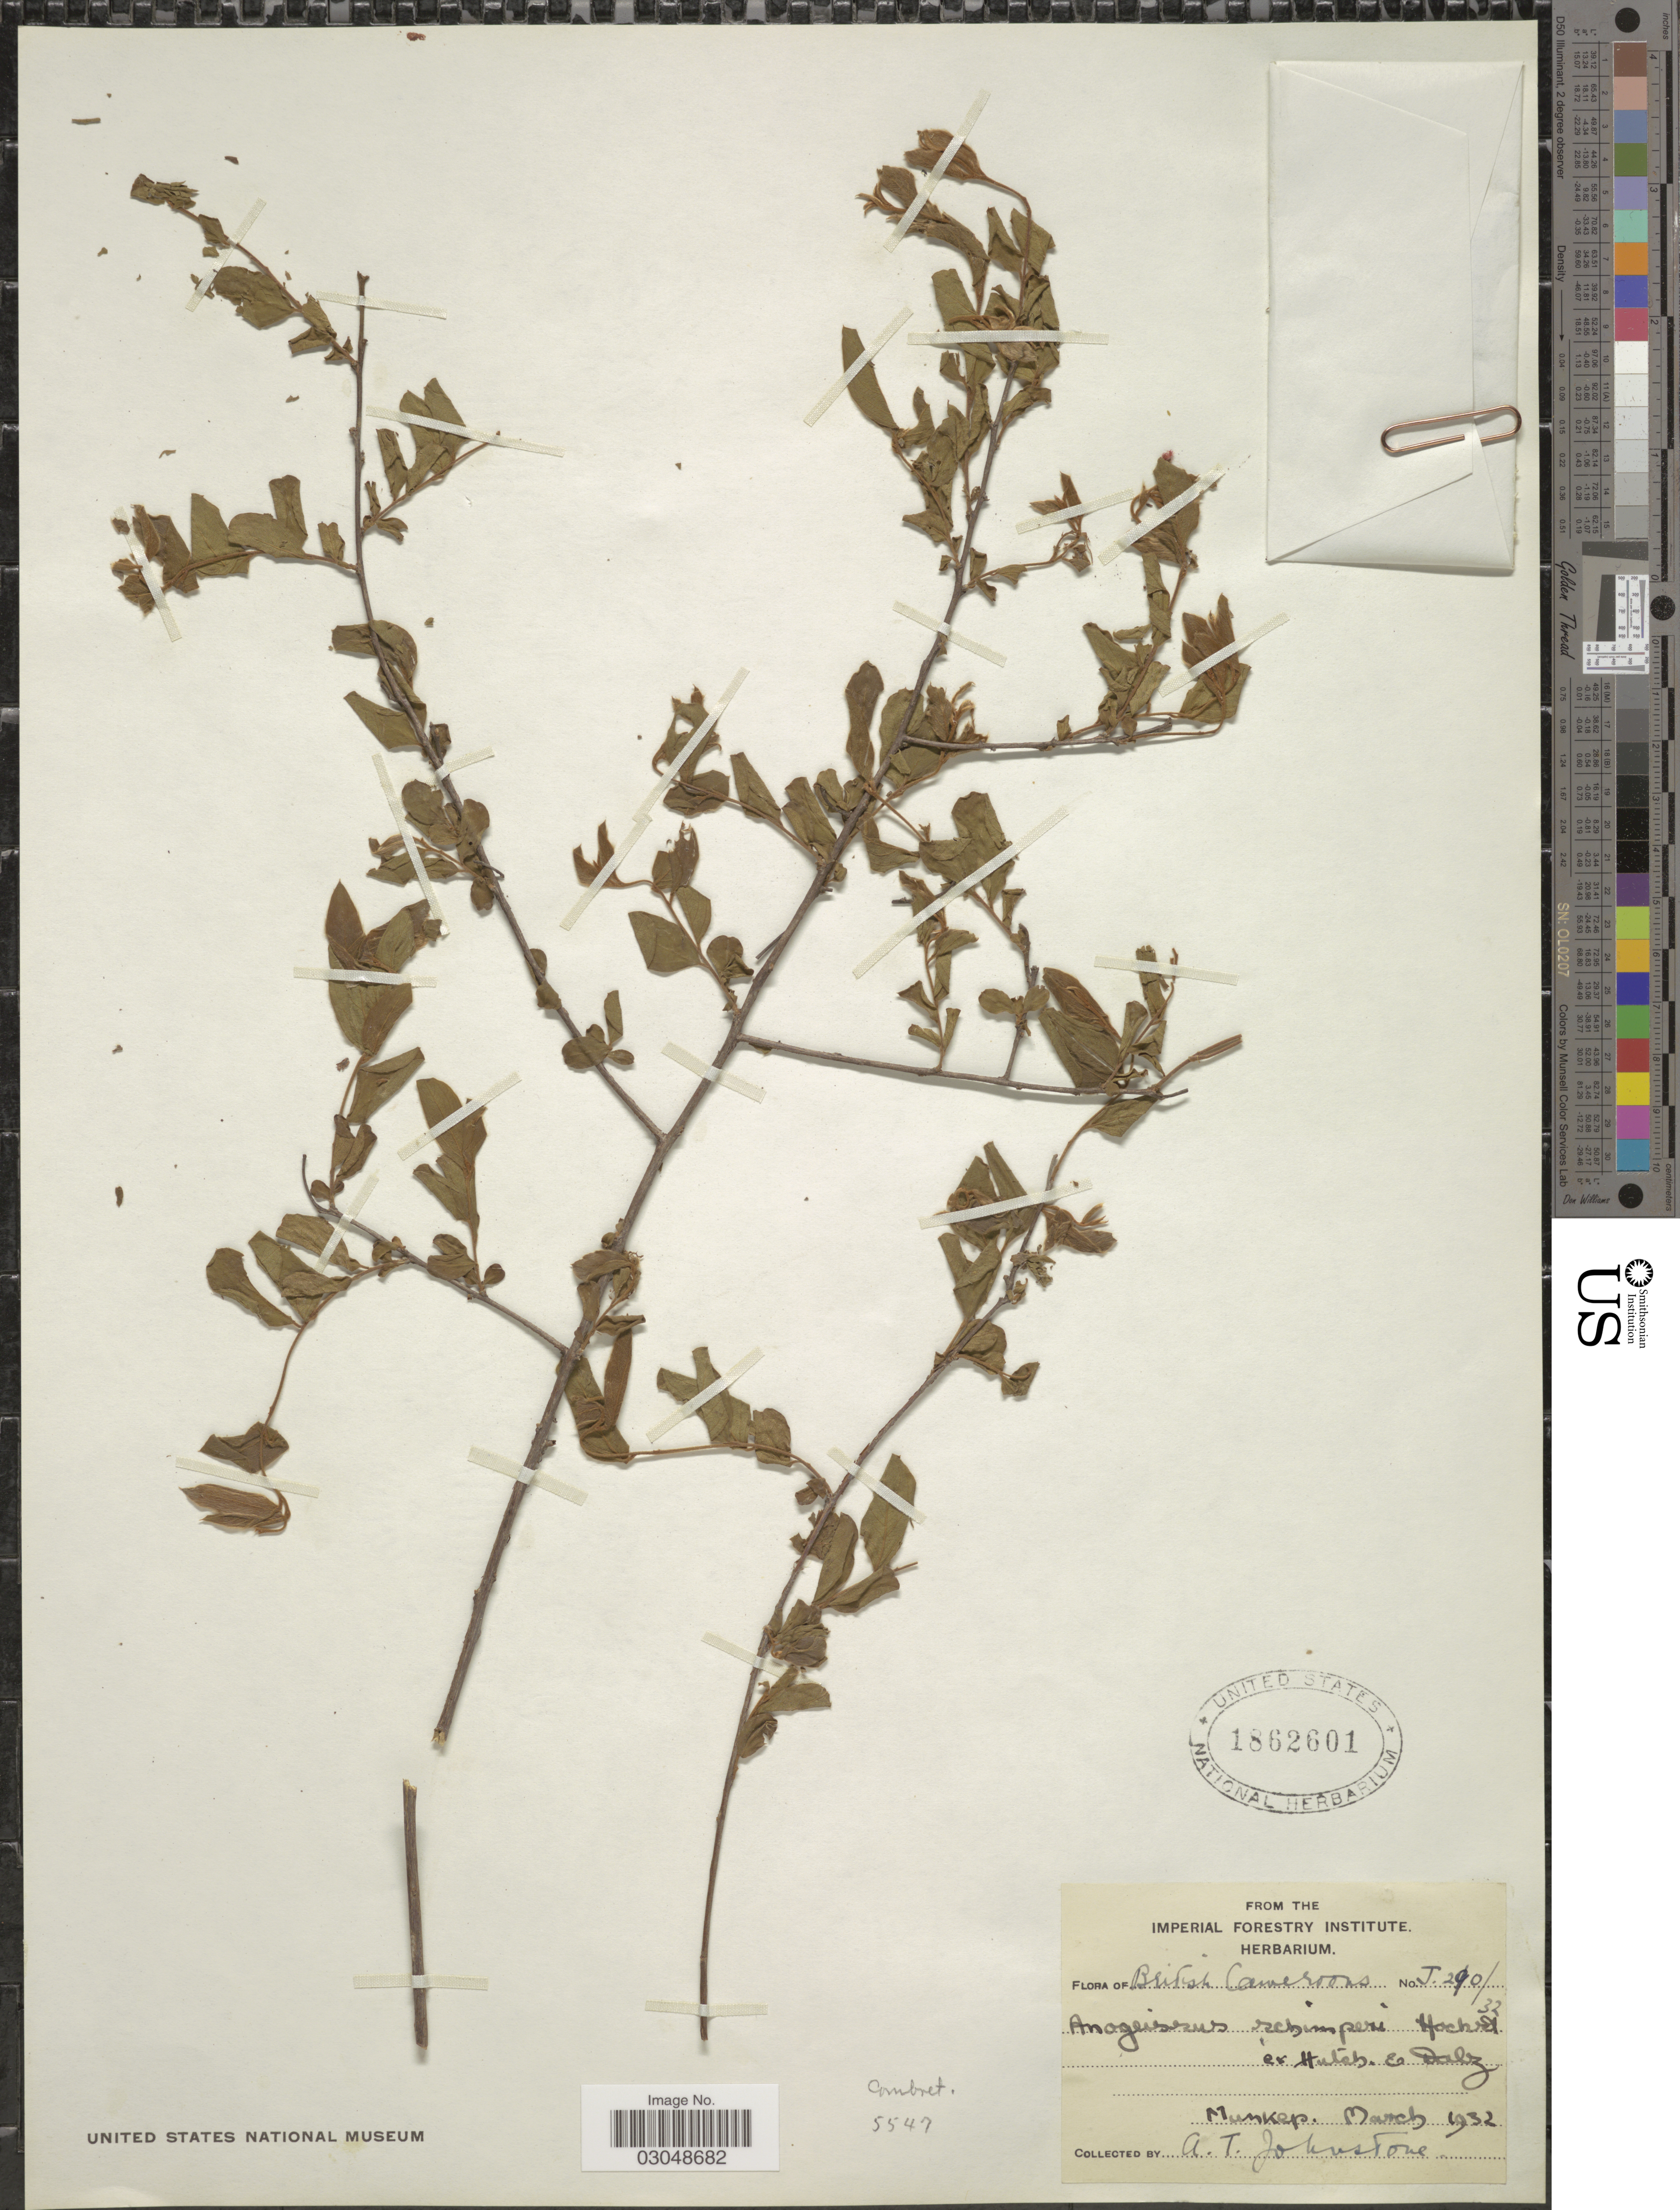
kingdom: Plantae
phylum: Tracheophyta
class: Magnoliopsida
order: Myrtales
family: Combretaceae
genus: Anogeissus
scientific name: Anogeissus schimperi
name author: Hochst. ex Hutch. & Dalziel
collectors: A. Johnstone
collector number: J290/32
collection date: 1932-03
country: Cameroon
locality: British Cameroons. Munkep.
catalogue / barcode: US 1862601